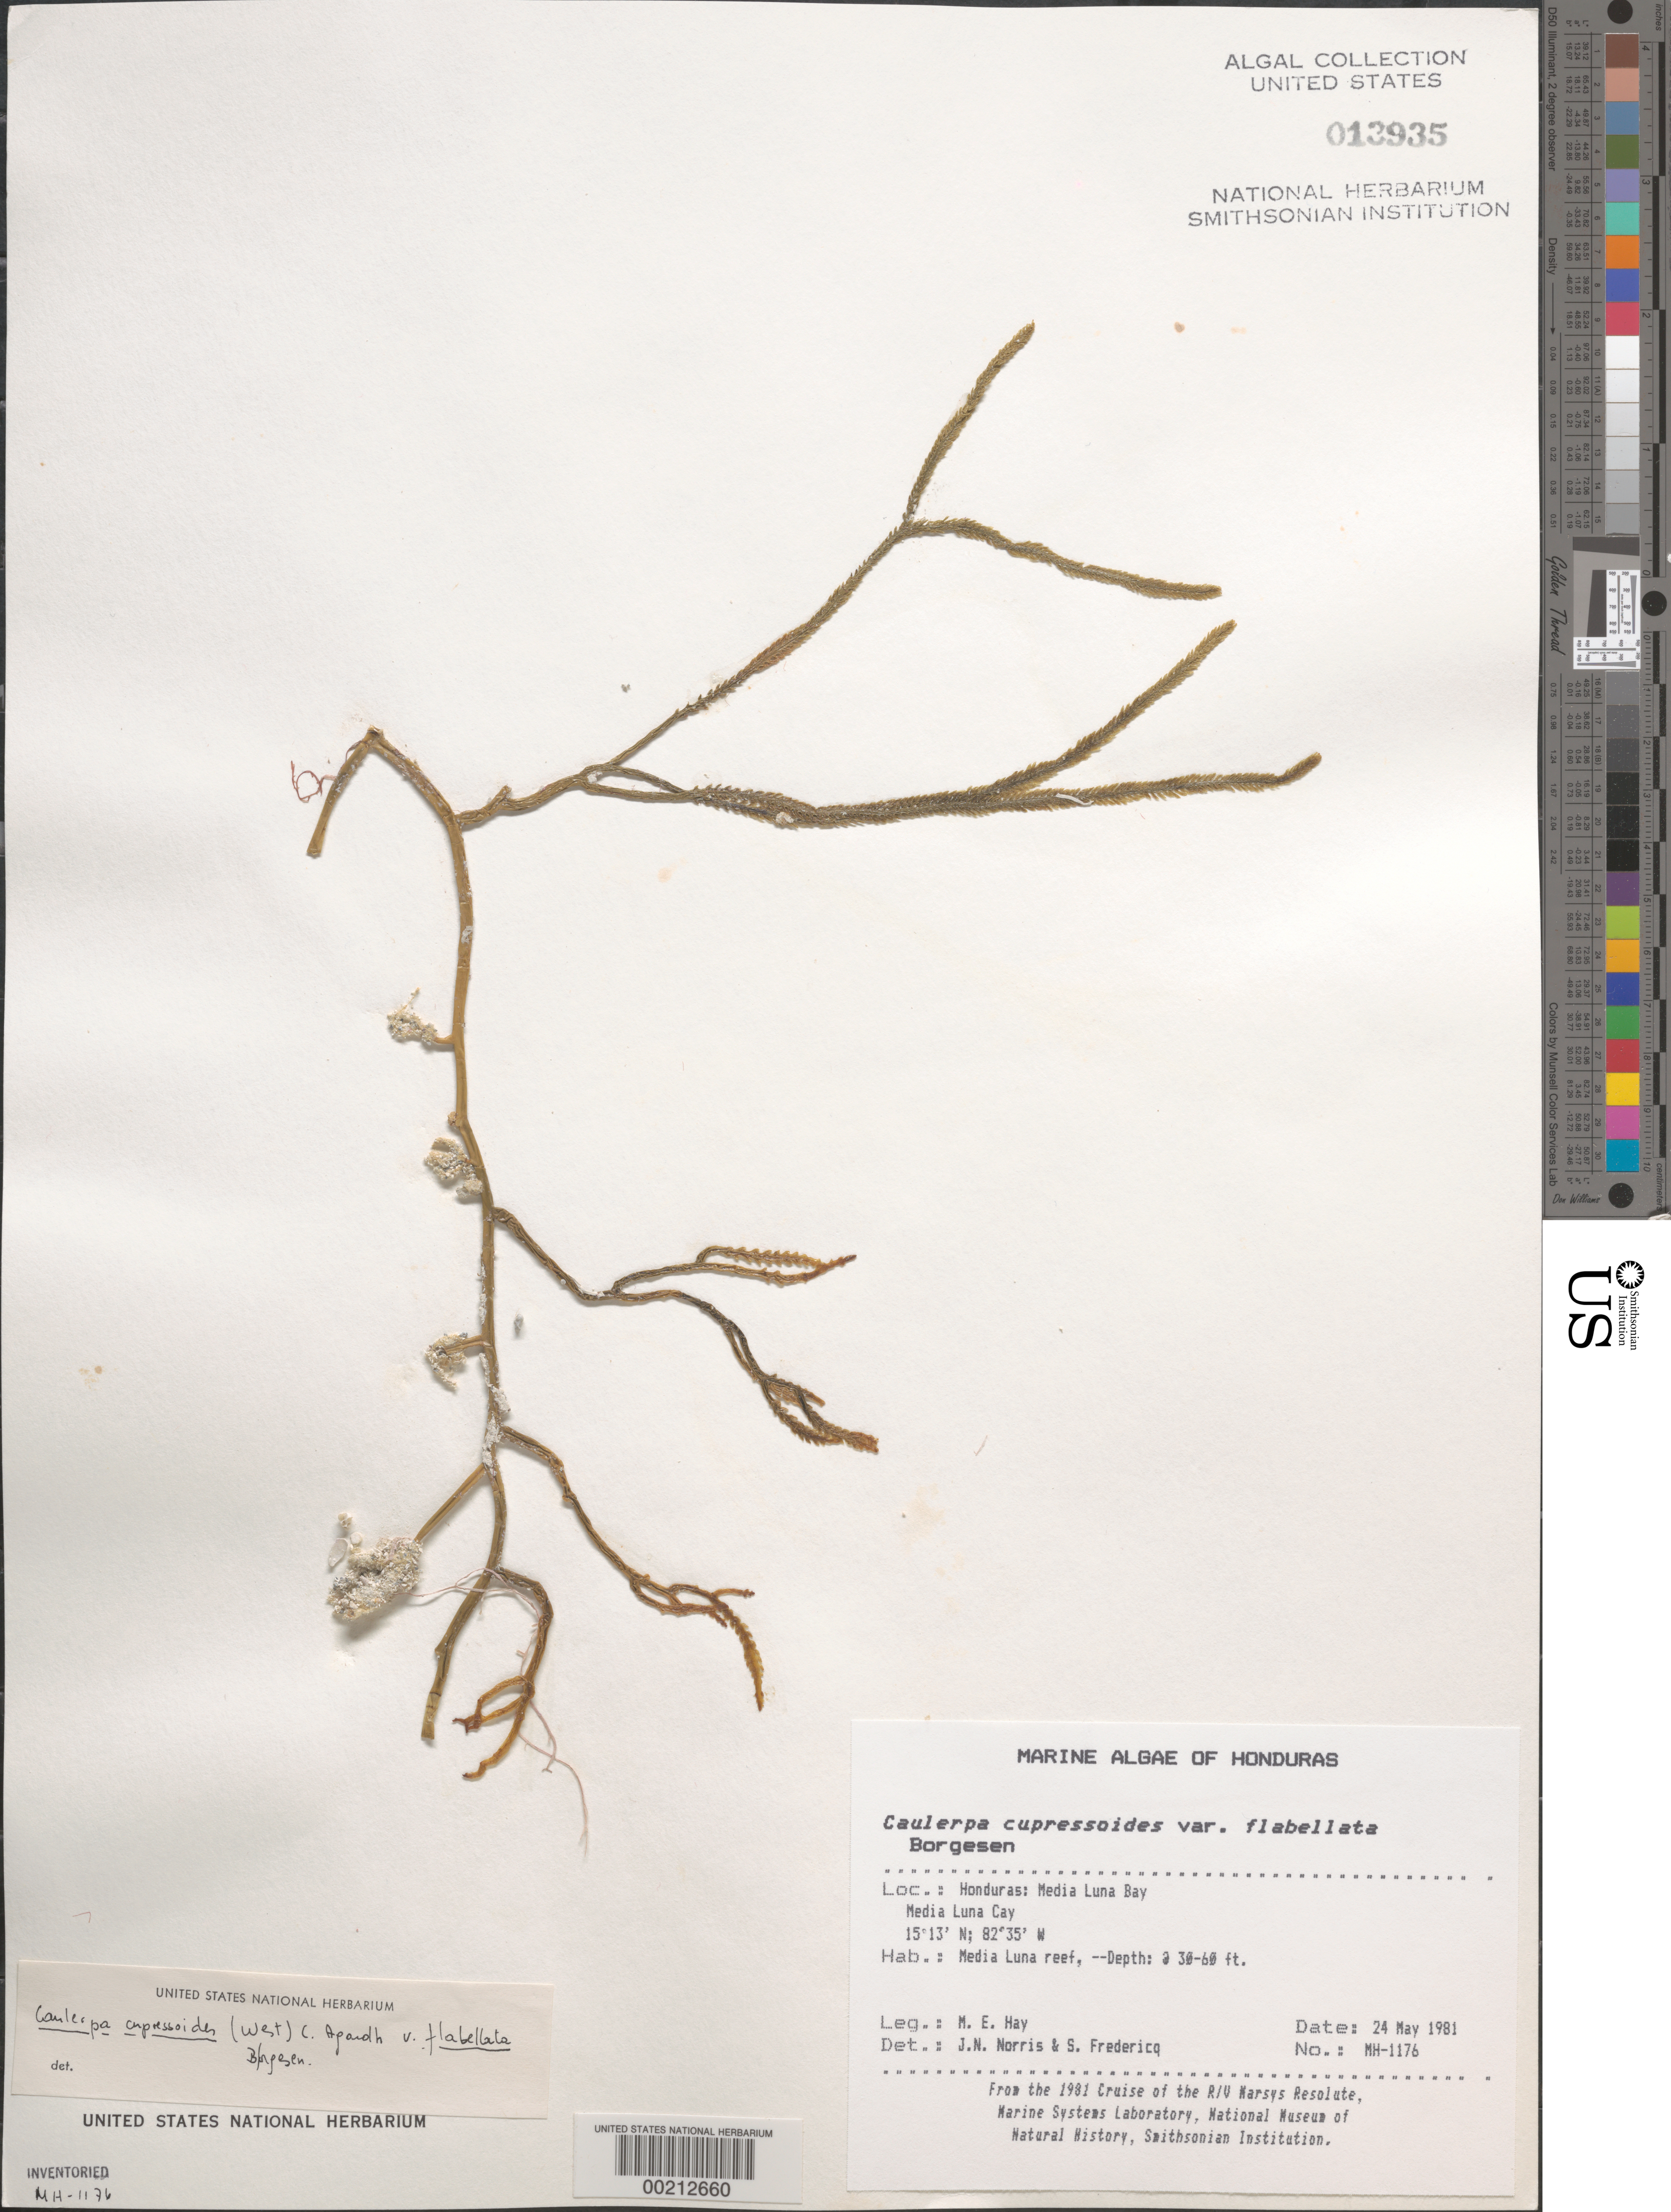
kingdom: Plantae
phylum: Chlorophyta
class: Ulvophyceae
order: Bryopsidales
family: Caulerpaceae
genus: Caulerpa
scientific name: Caulerpa cupressoides var. flabellata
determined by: Norris, J. N.; Fredericq, S.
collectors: M. E. Hay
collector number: MEH-1176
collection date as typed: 24 May 1981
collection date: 1981-05-24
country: Honduras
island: Media Luna Cay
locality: Media Luna Bay, Media Luna Reef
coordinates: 15 13' N, 82 35' W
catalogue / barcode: US 13935